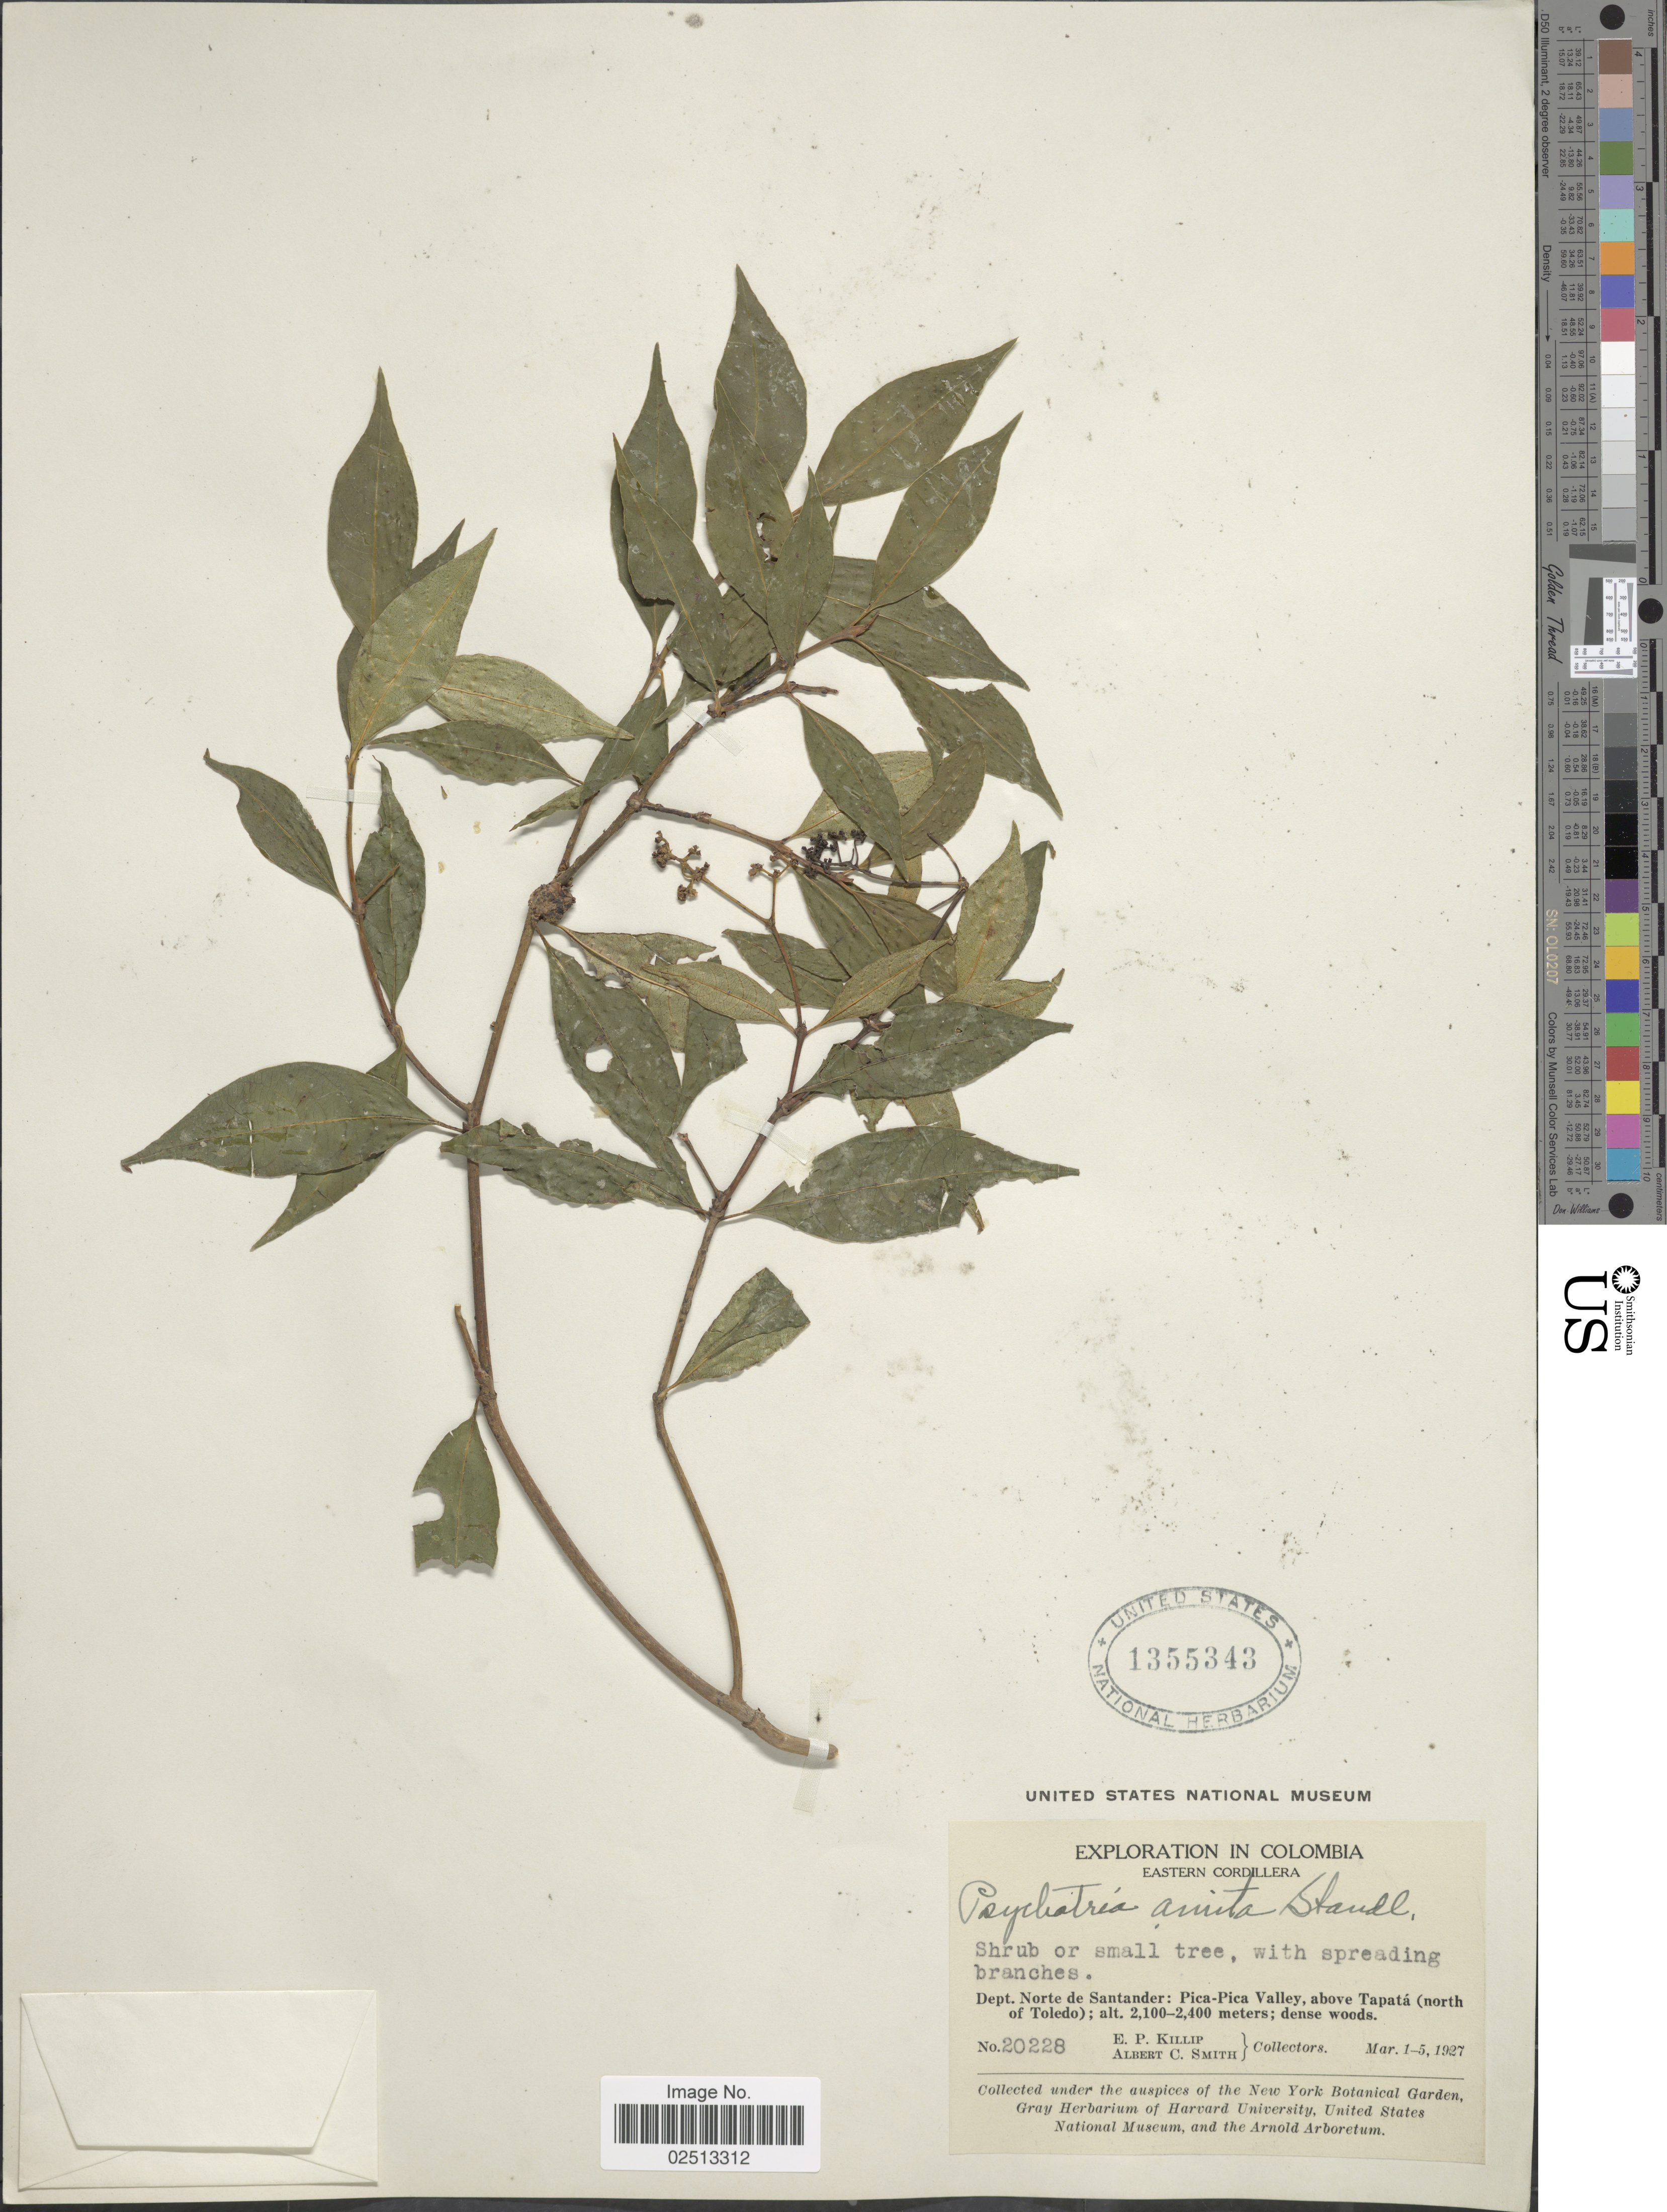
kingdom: Plantae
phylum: Tracheophyta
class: Magnoliopsida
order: Gentianales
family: Rubiaceae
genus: Psychotria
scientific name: Psychotria amita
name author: Standl.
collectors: E. P. Killip & A. C. Smith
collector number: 20228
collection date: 1927-03-01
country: Colombia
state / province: Norte de Santander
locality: Dept. Norte de Santander: Pica-Pica Valley, above Tapata (north of Toledo).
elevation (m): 2100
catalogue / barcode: US 1355343